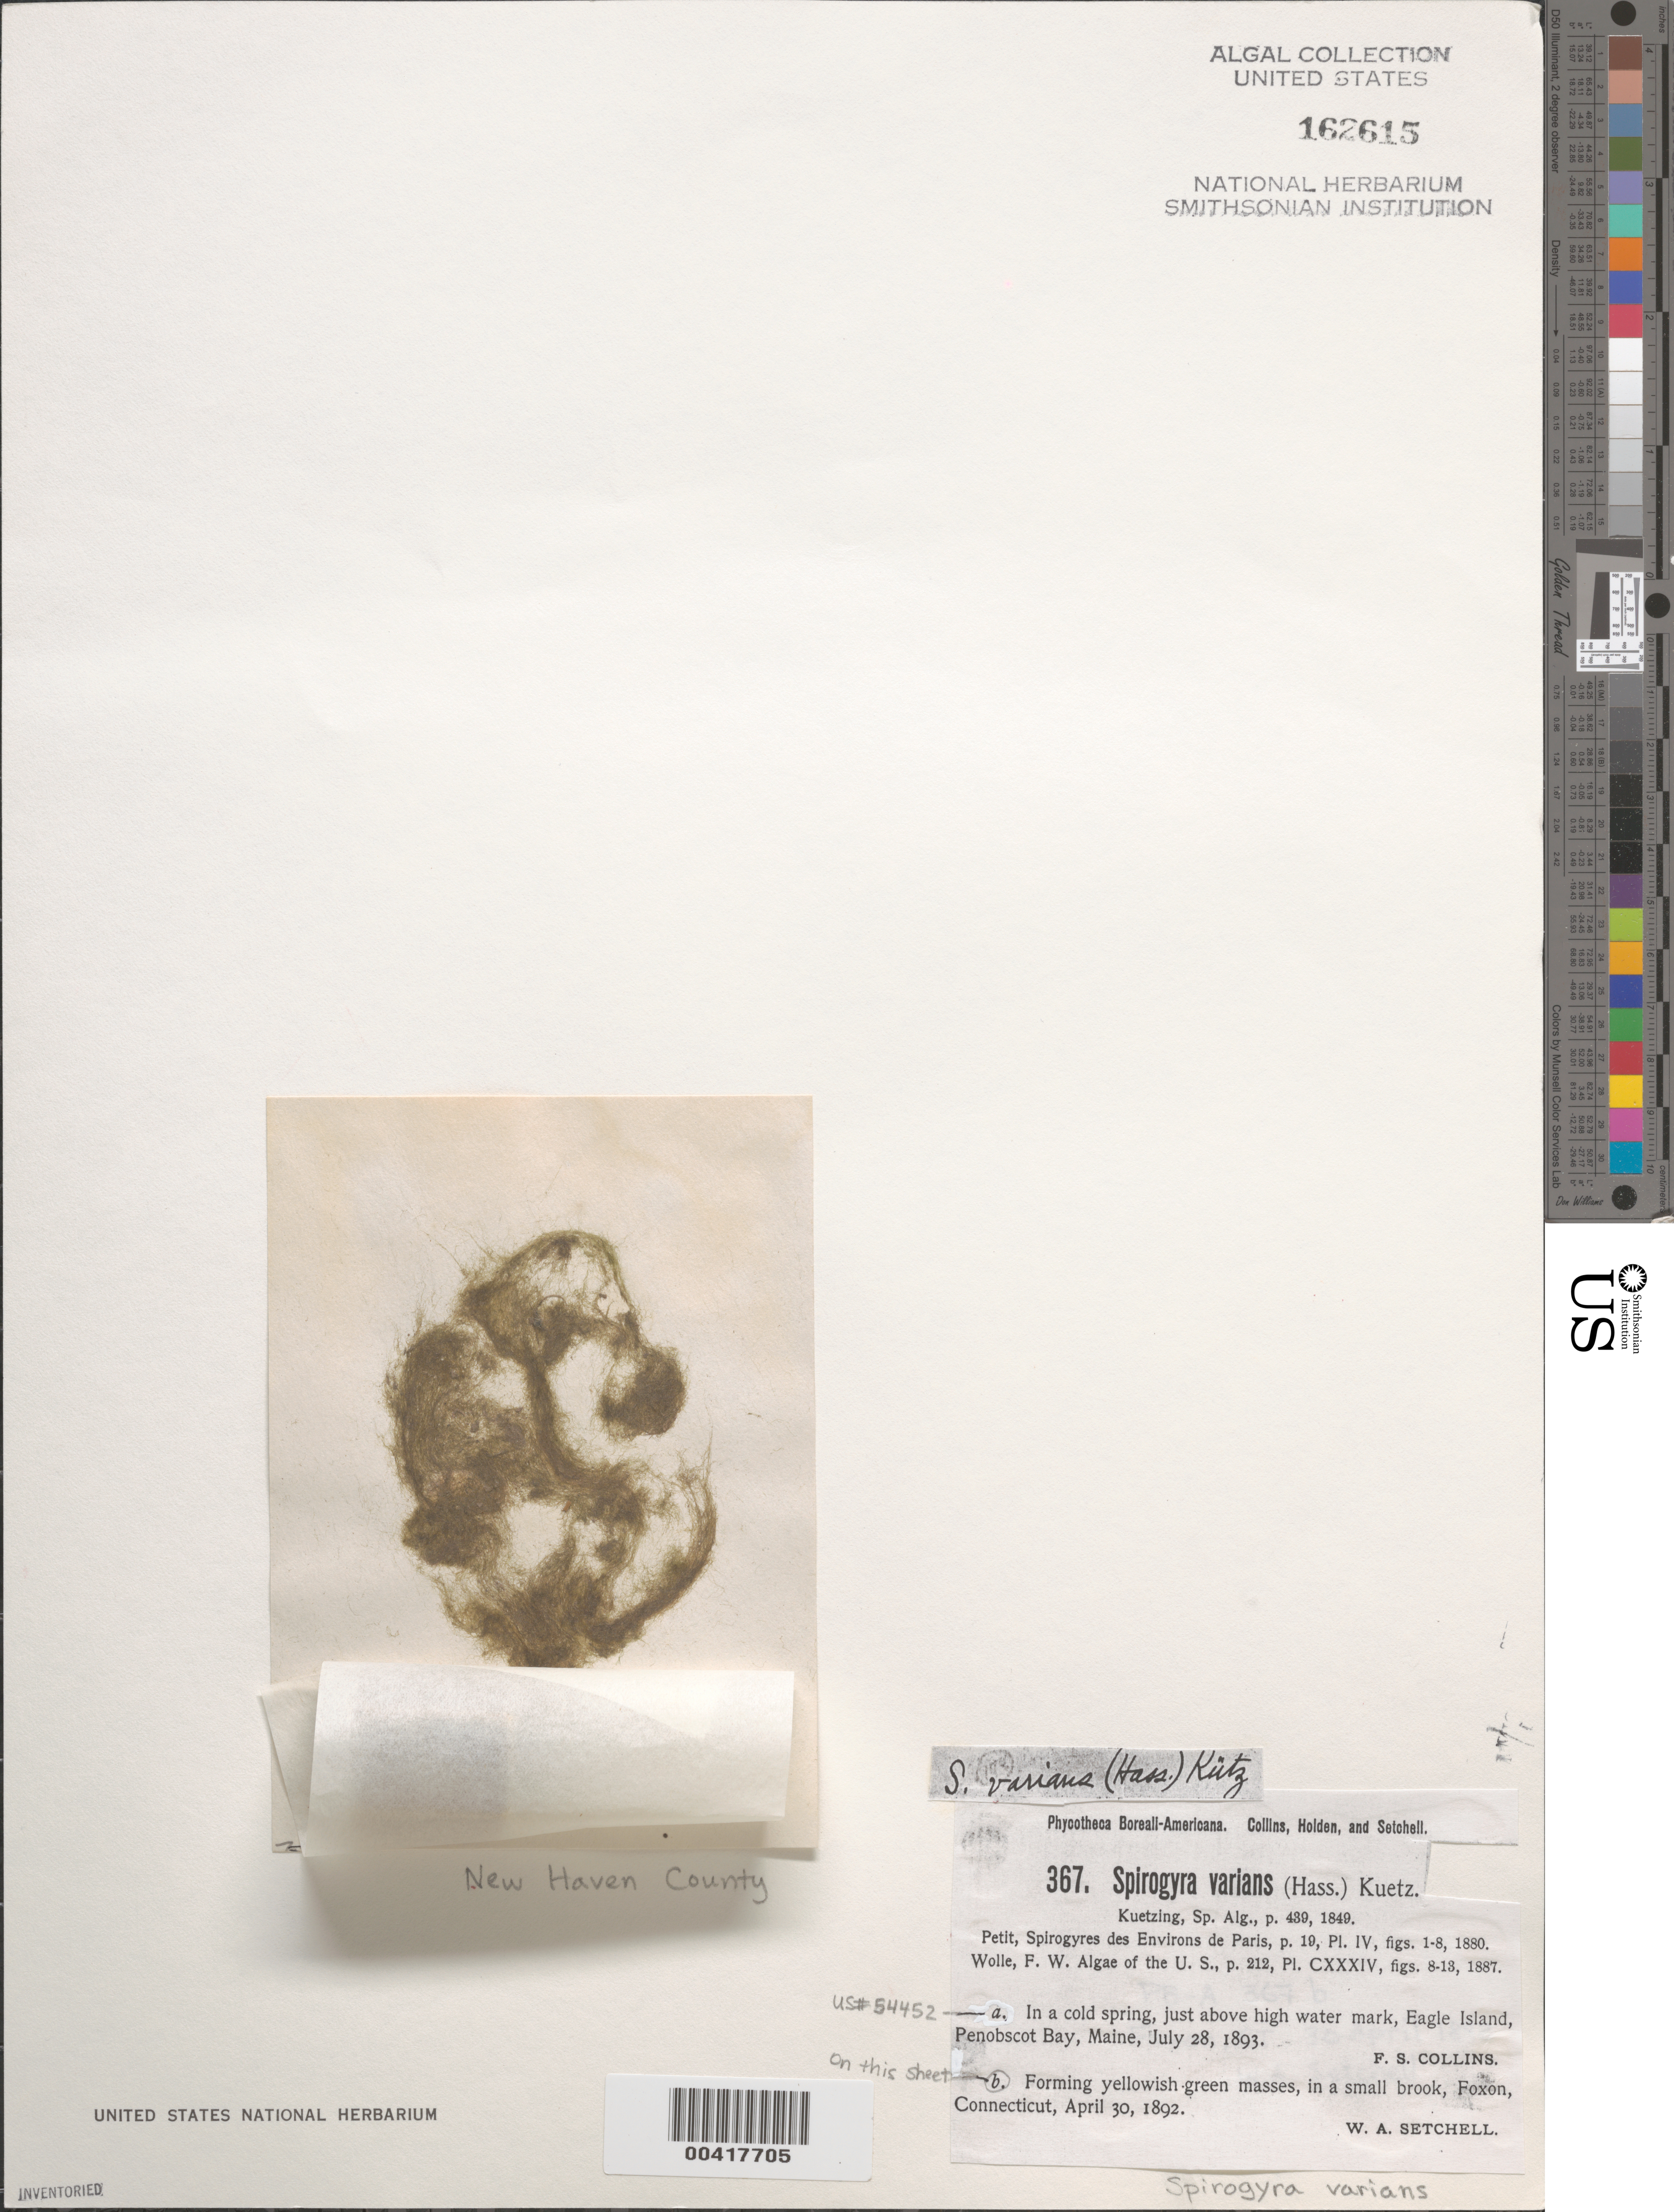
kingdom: Plantae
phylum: Charophyta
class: Zygnematophyceae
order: Zygnematales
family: Zygnemataceae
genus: Spirogyra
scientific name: Spirogyra varians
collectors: W. Setchell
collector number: PB-A 367b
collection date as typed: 30 Apr 1892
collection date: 1892-04-30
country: United States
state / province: Connecticut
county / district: New Haven County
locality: Foxon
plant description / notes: Collins, Holden & Setchell, Phycotheca Boreali-Americana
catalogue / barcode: US 162615